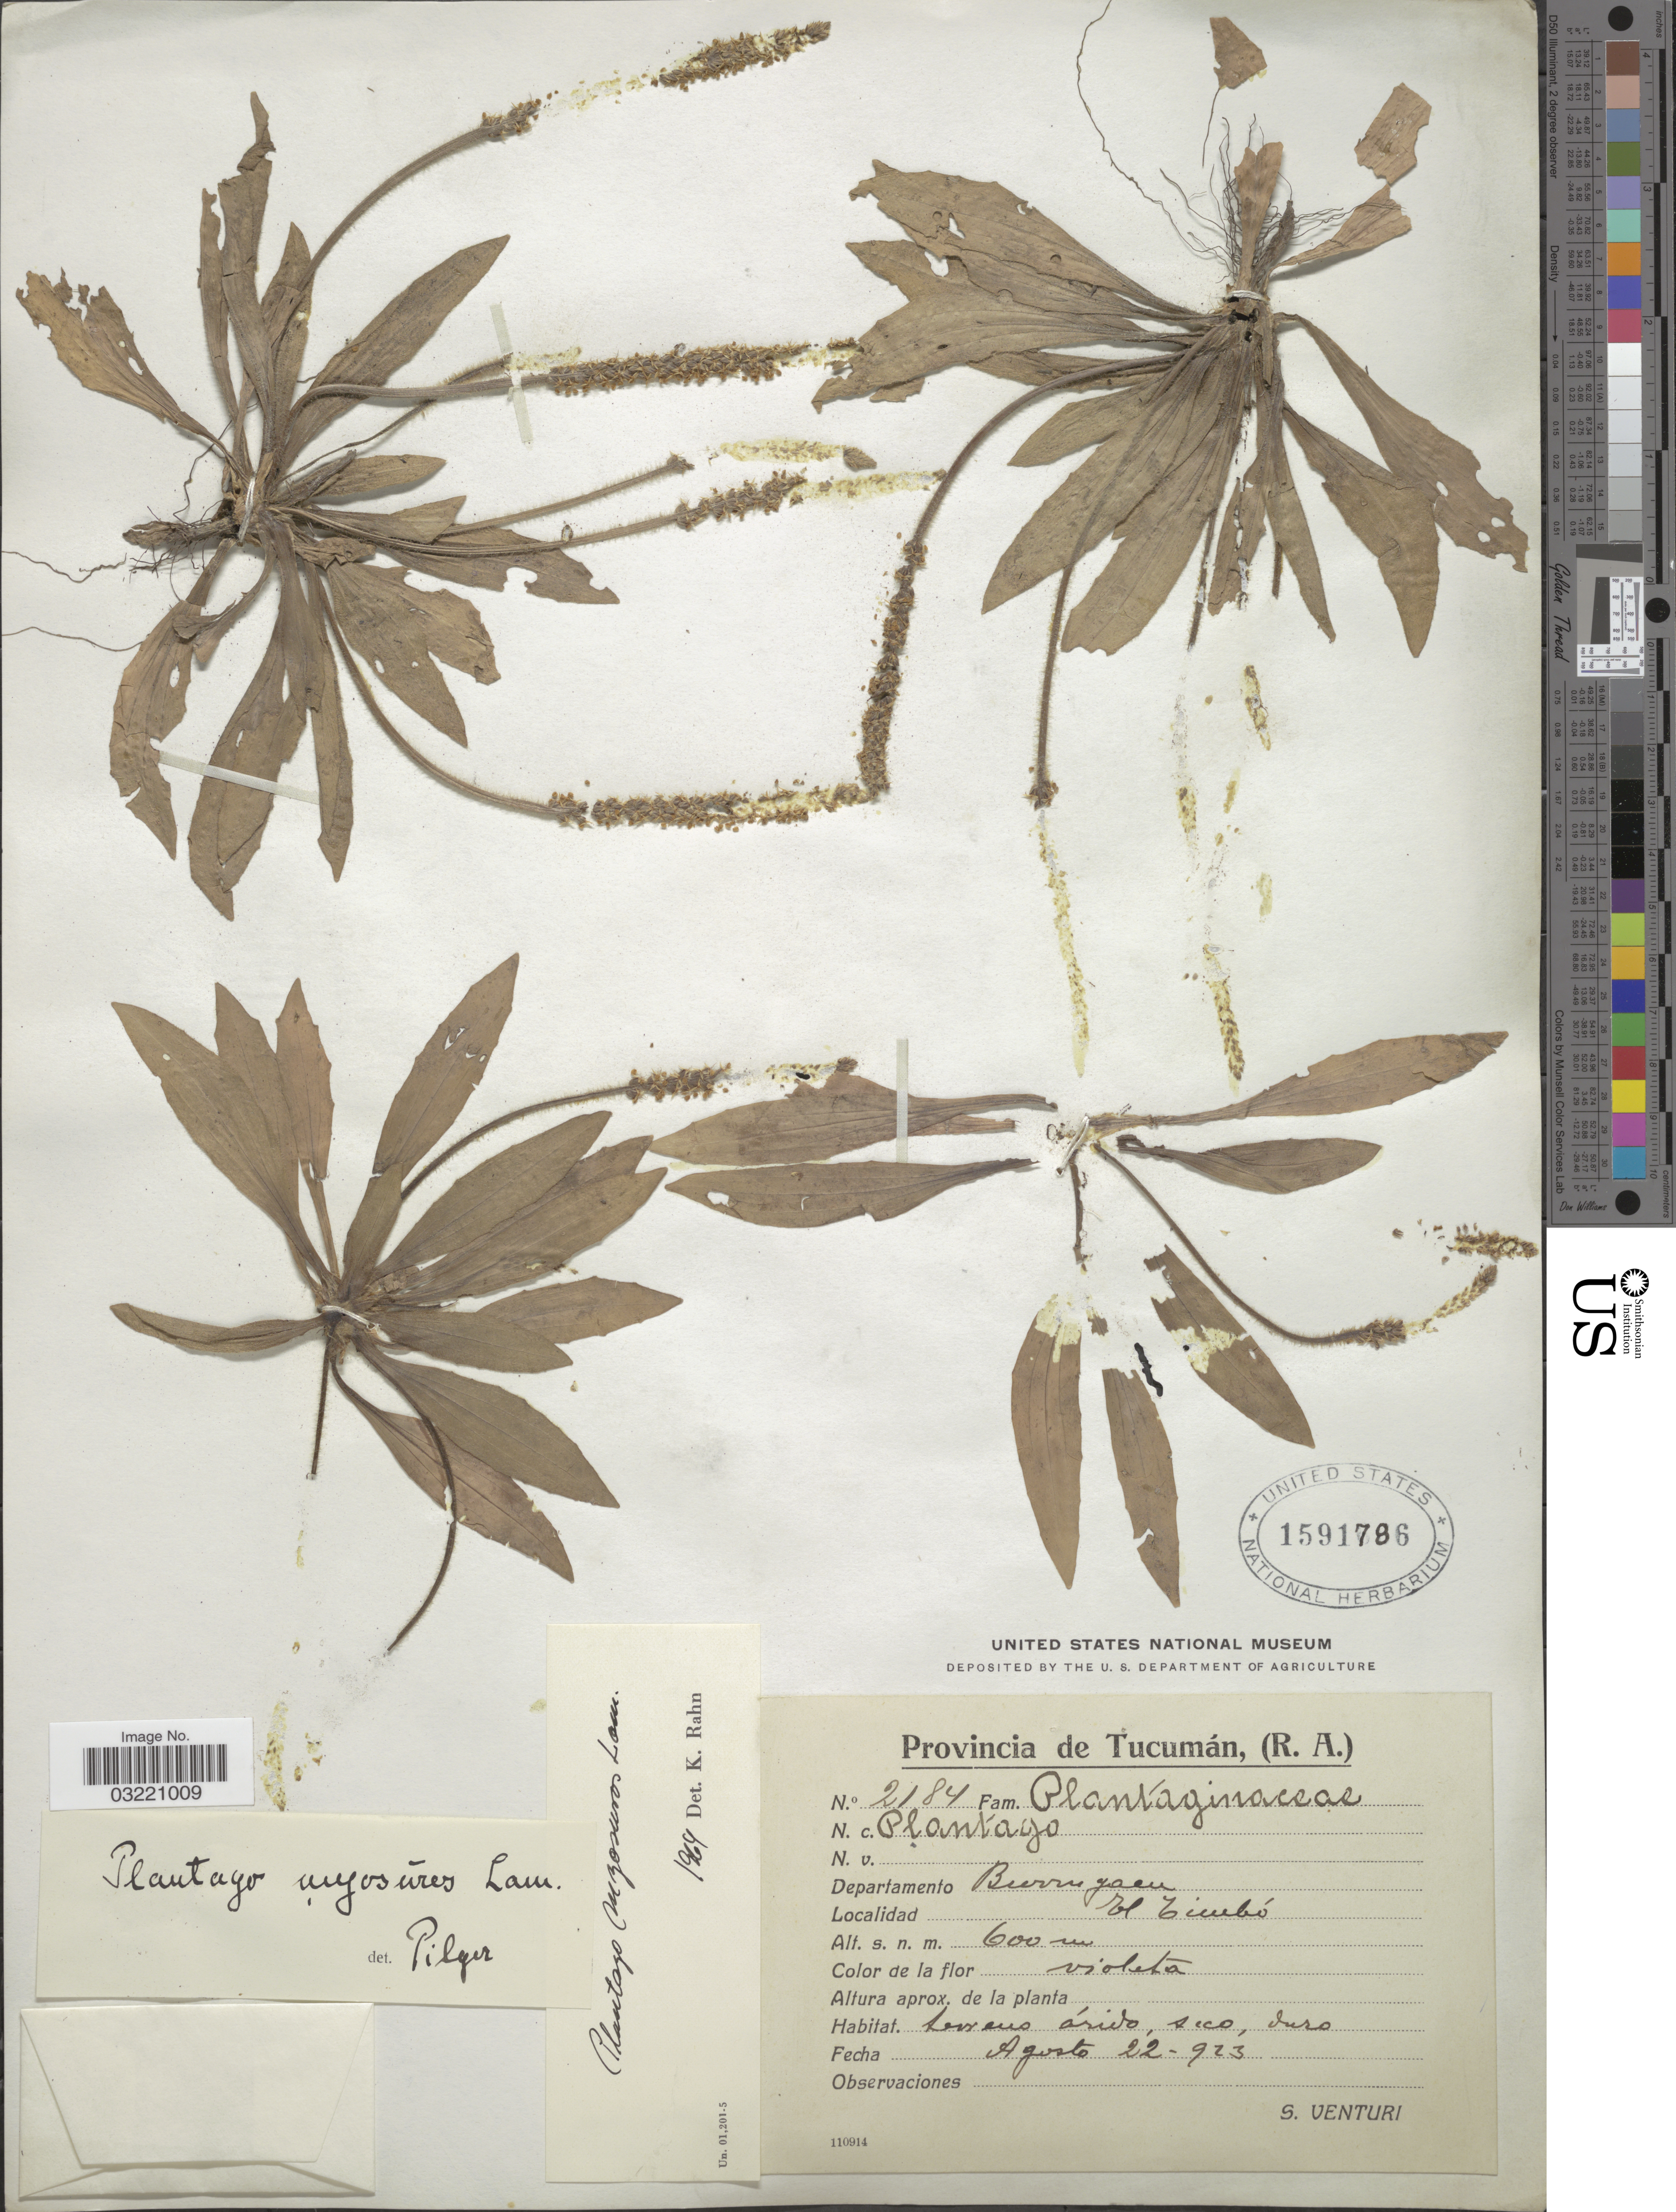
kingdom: Plantae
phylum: Tracheophyta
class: Magnoliopsida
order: Lamiales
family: Plantaginaceae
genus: Plantago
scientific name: Plantago myosuros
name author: Lam.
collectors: S. Venturi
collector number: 2184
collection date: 1923-08-22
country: Argentina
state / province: Tucuman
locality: Departamento Burruyacu, El Timbó.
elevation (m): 600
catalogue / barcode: US 1591786